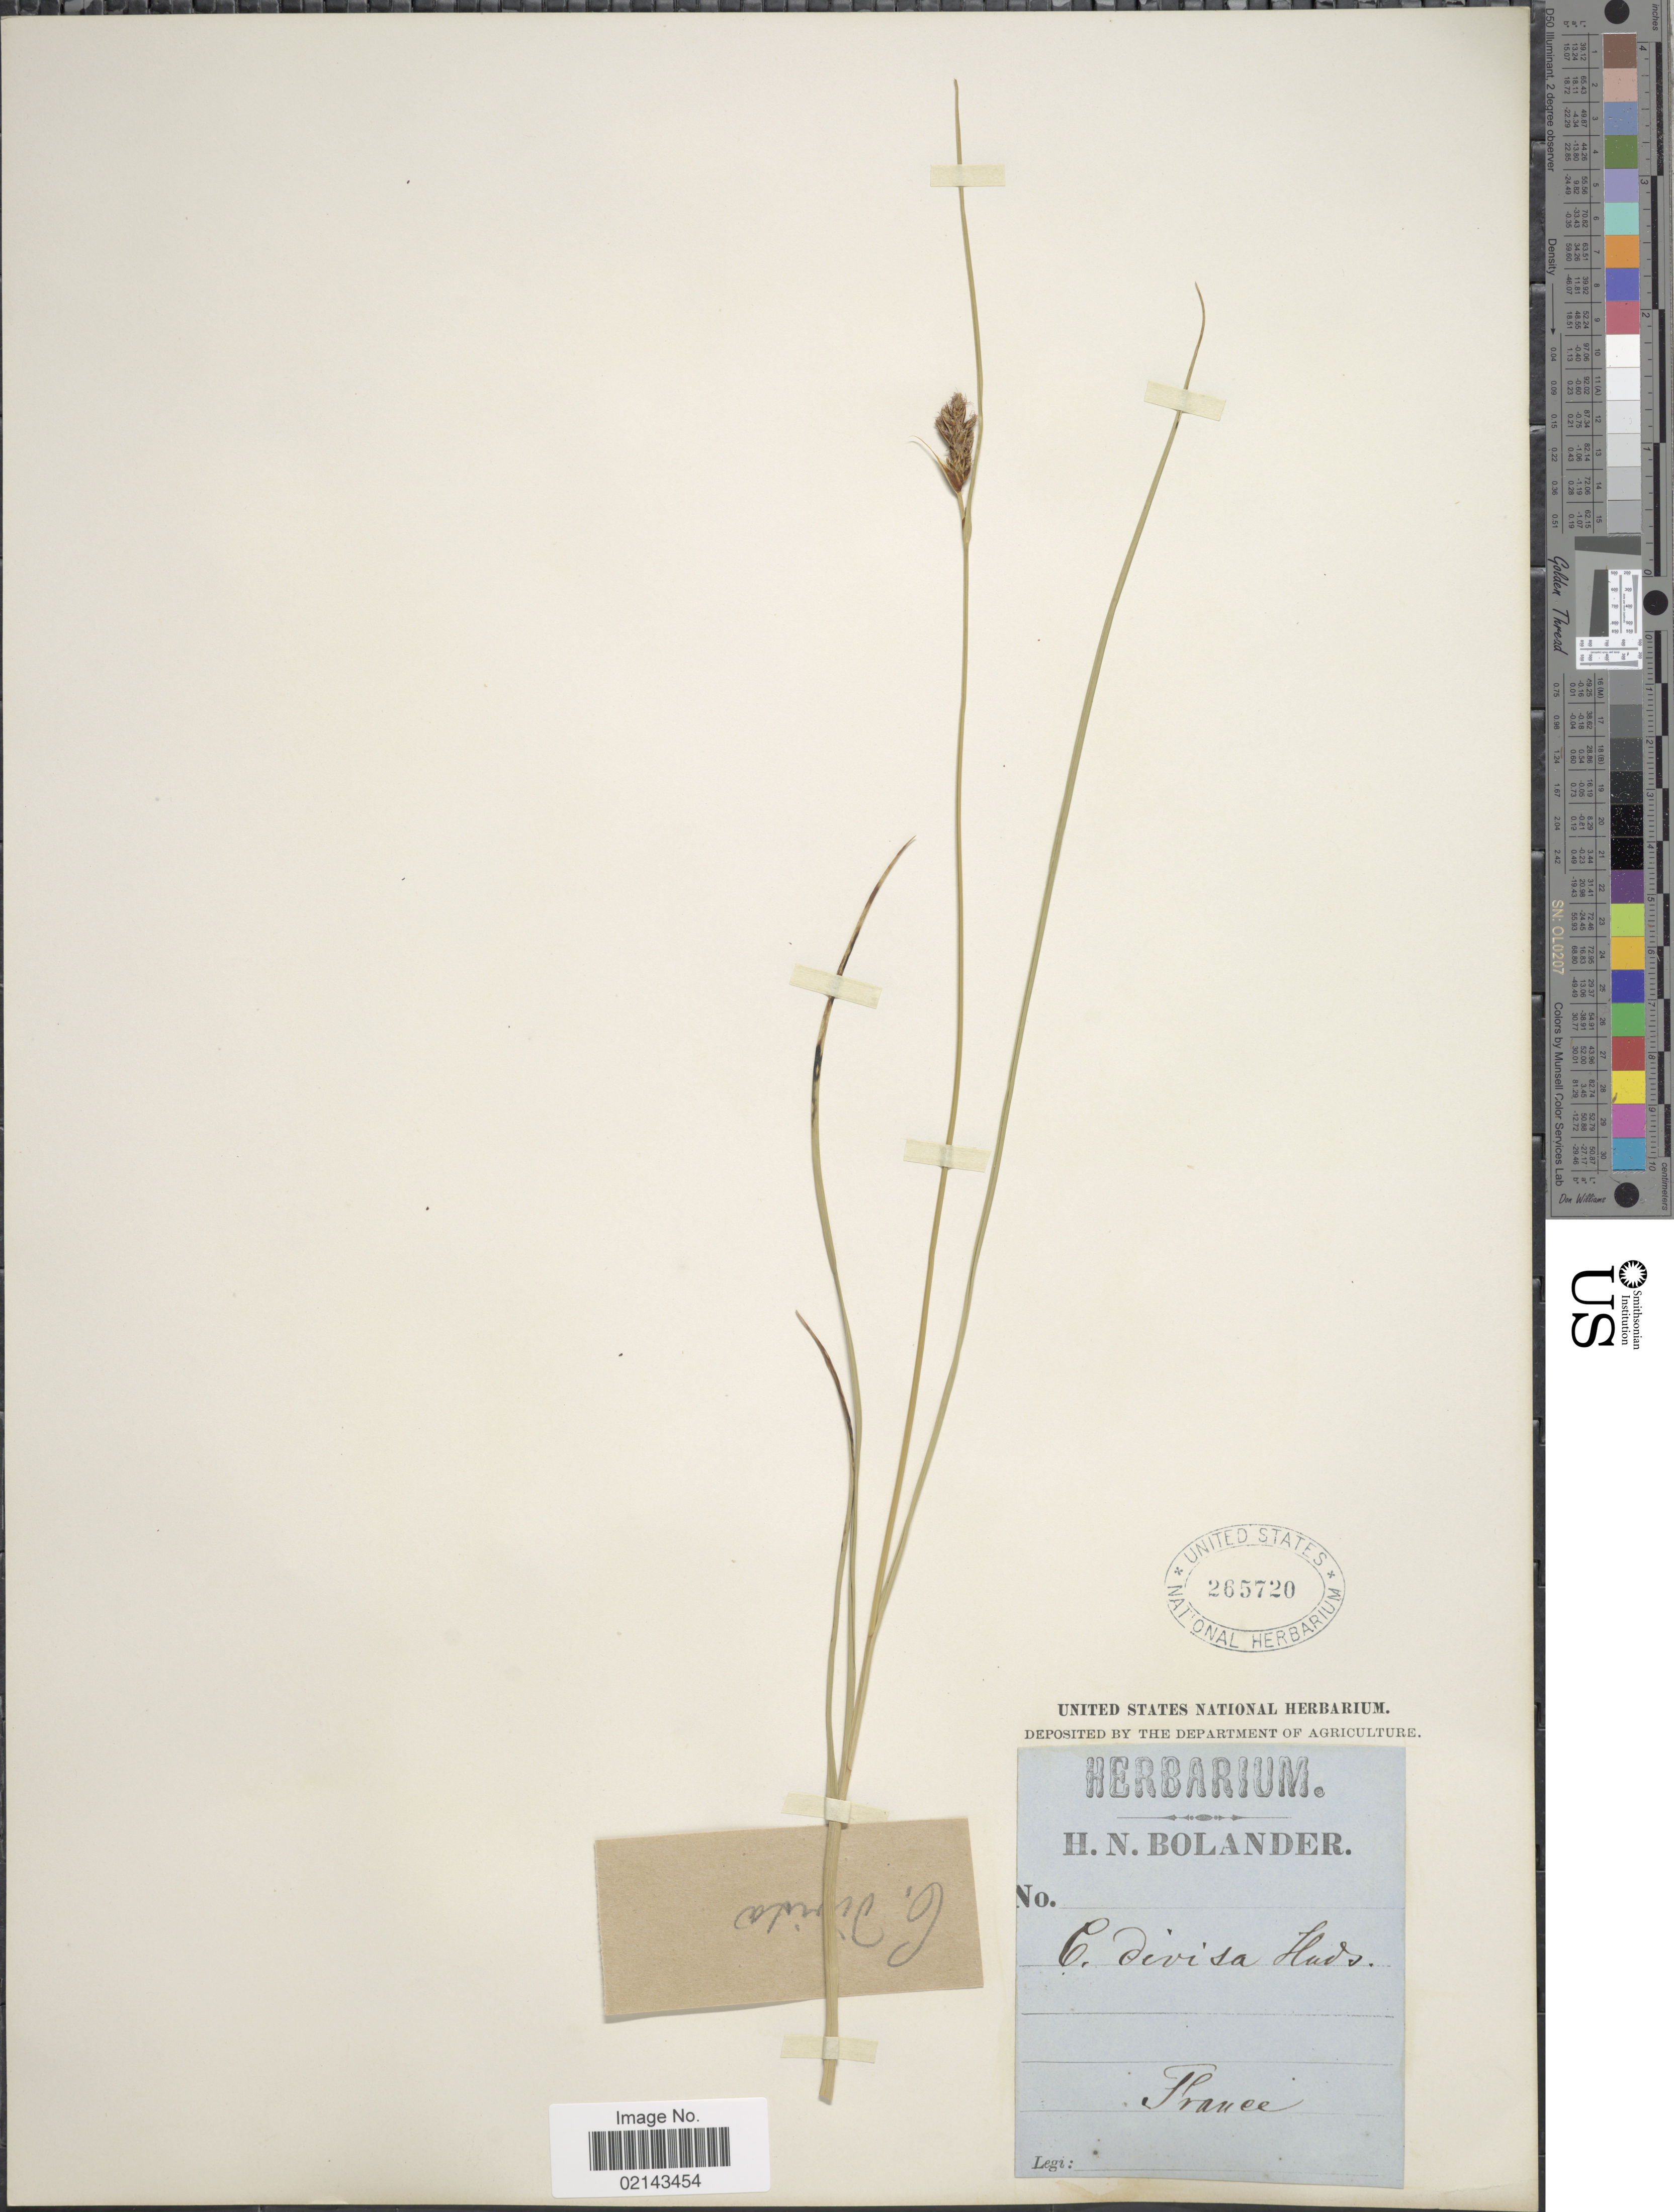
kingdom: Plantae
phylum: Tracheophyta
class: Liliopsida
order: Poales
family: Cyperaceae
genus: Carex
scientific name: Carex divisa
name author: Huds.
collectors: H. Bolander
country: France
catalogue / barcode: US 265720